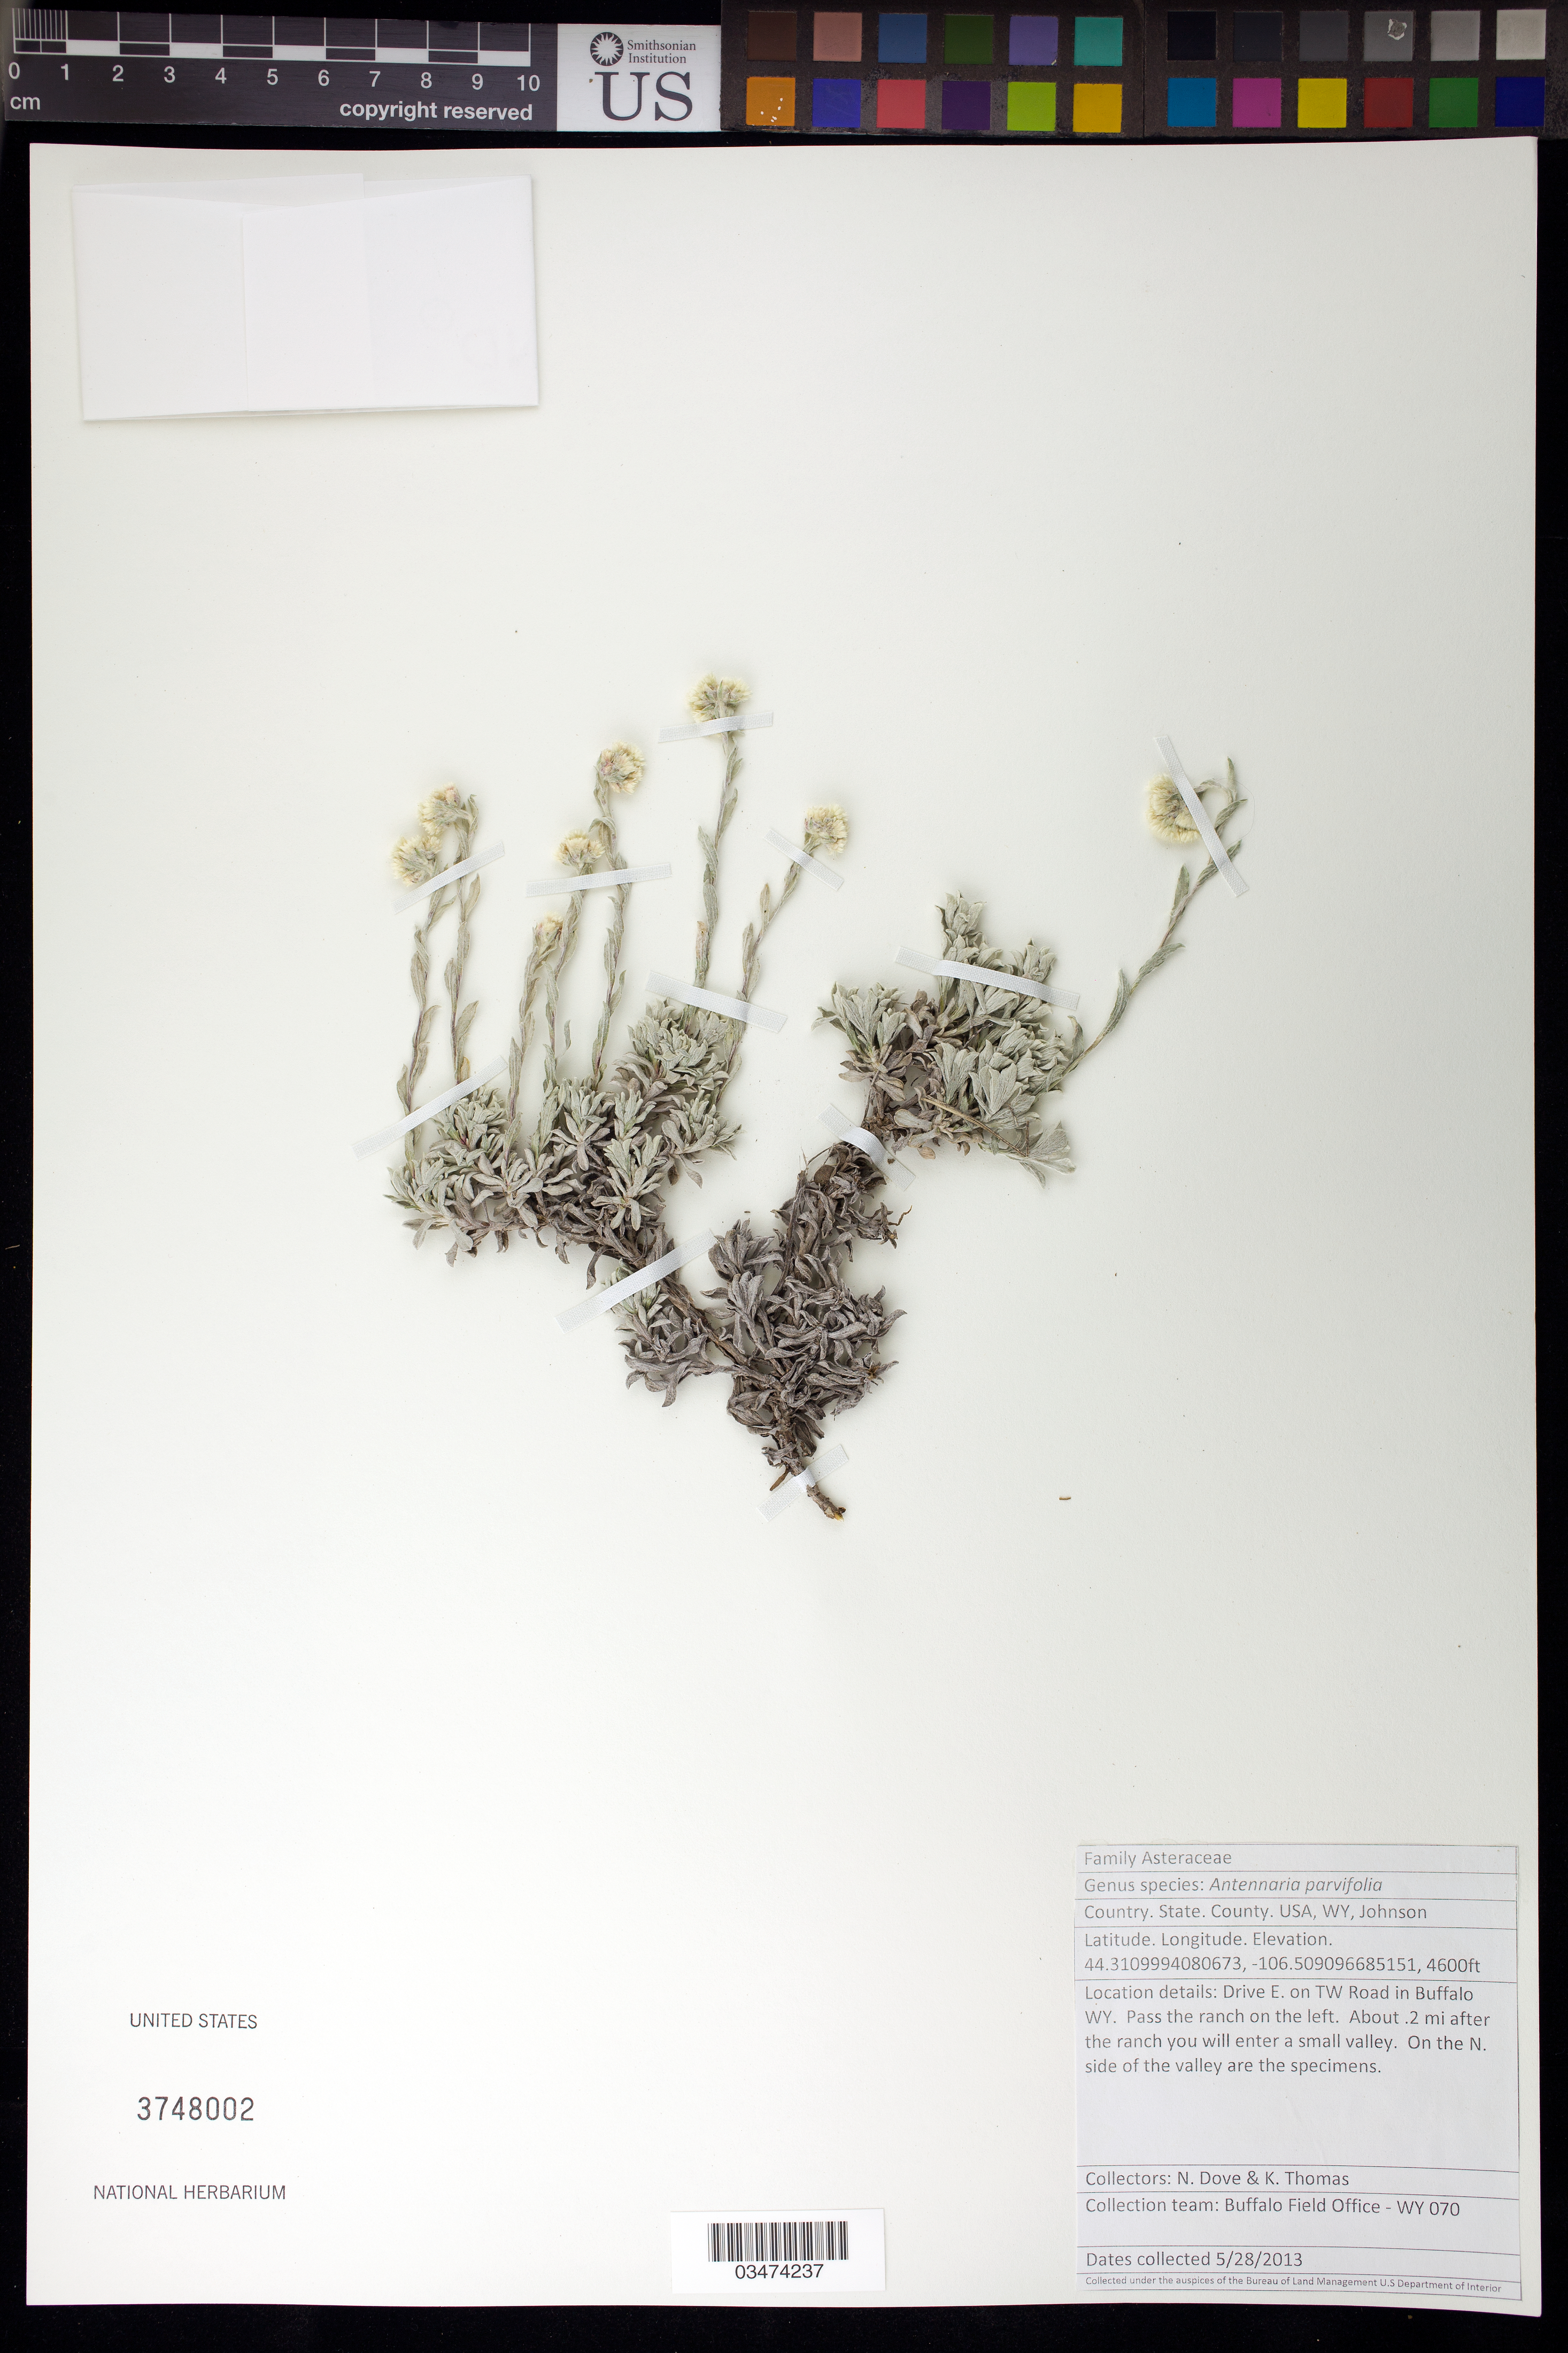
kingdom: Plantae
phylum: Tracheophyta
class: Magnoliopsida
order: Asterales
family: Asteraceae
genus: Antennaria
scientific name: Antennaria parvifolia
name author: Nutt.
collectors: N. Dove & K. Thomas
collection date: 2013-05-28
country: United States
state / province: Wyoming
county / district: Johnson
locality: E on TW Road in Buffalo, WY, small valley 0.2 mi.after the ranch.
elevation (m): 1402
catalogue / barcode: US 3748002